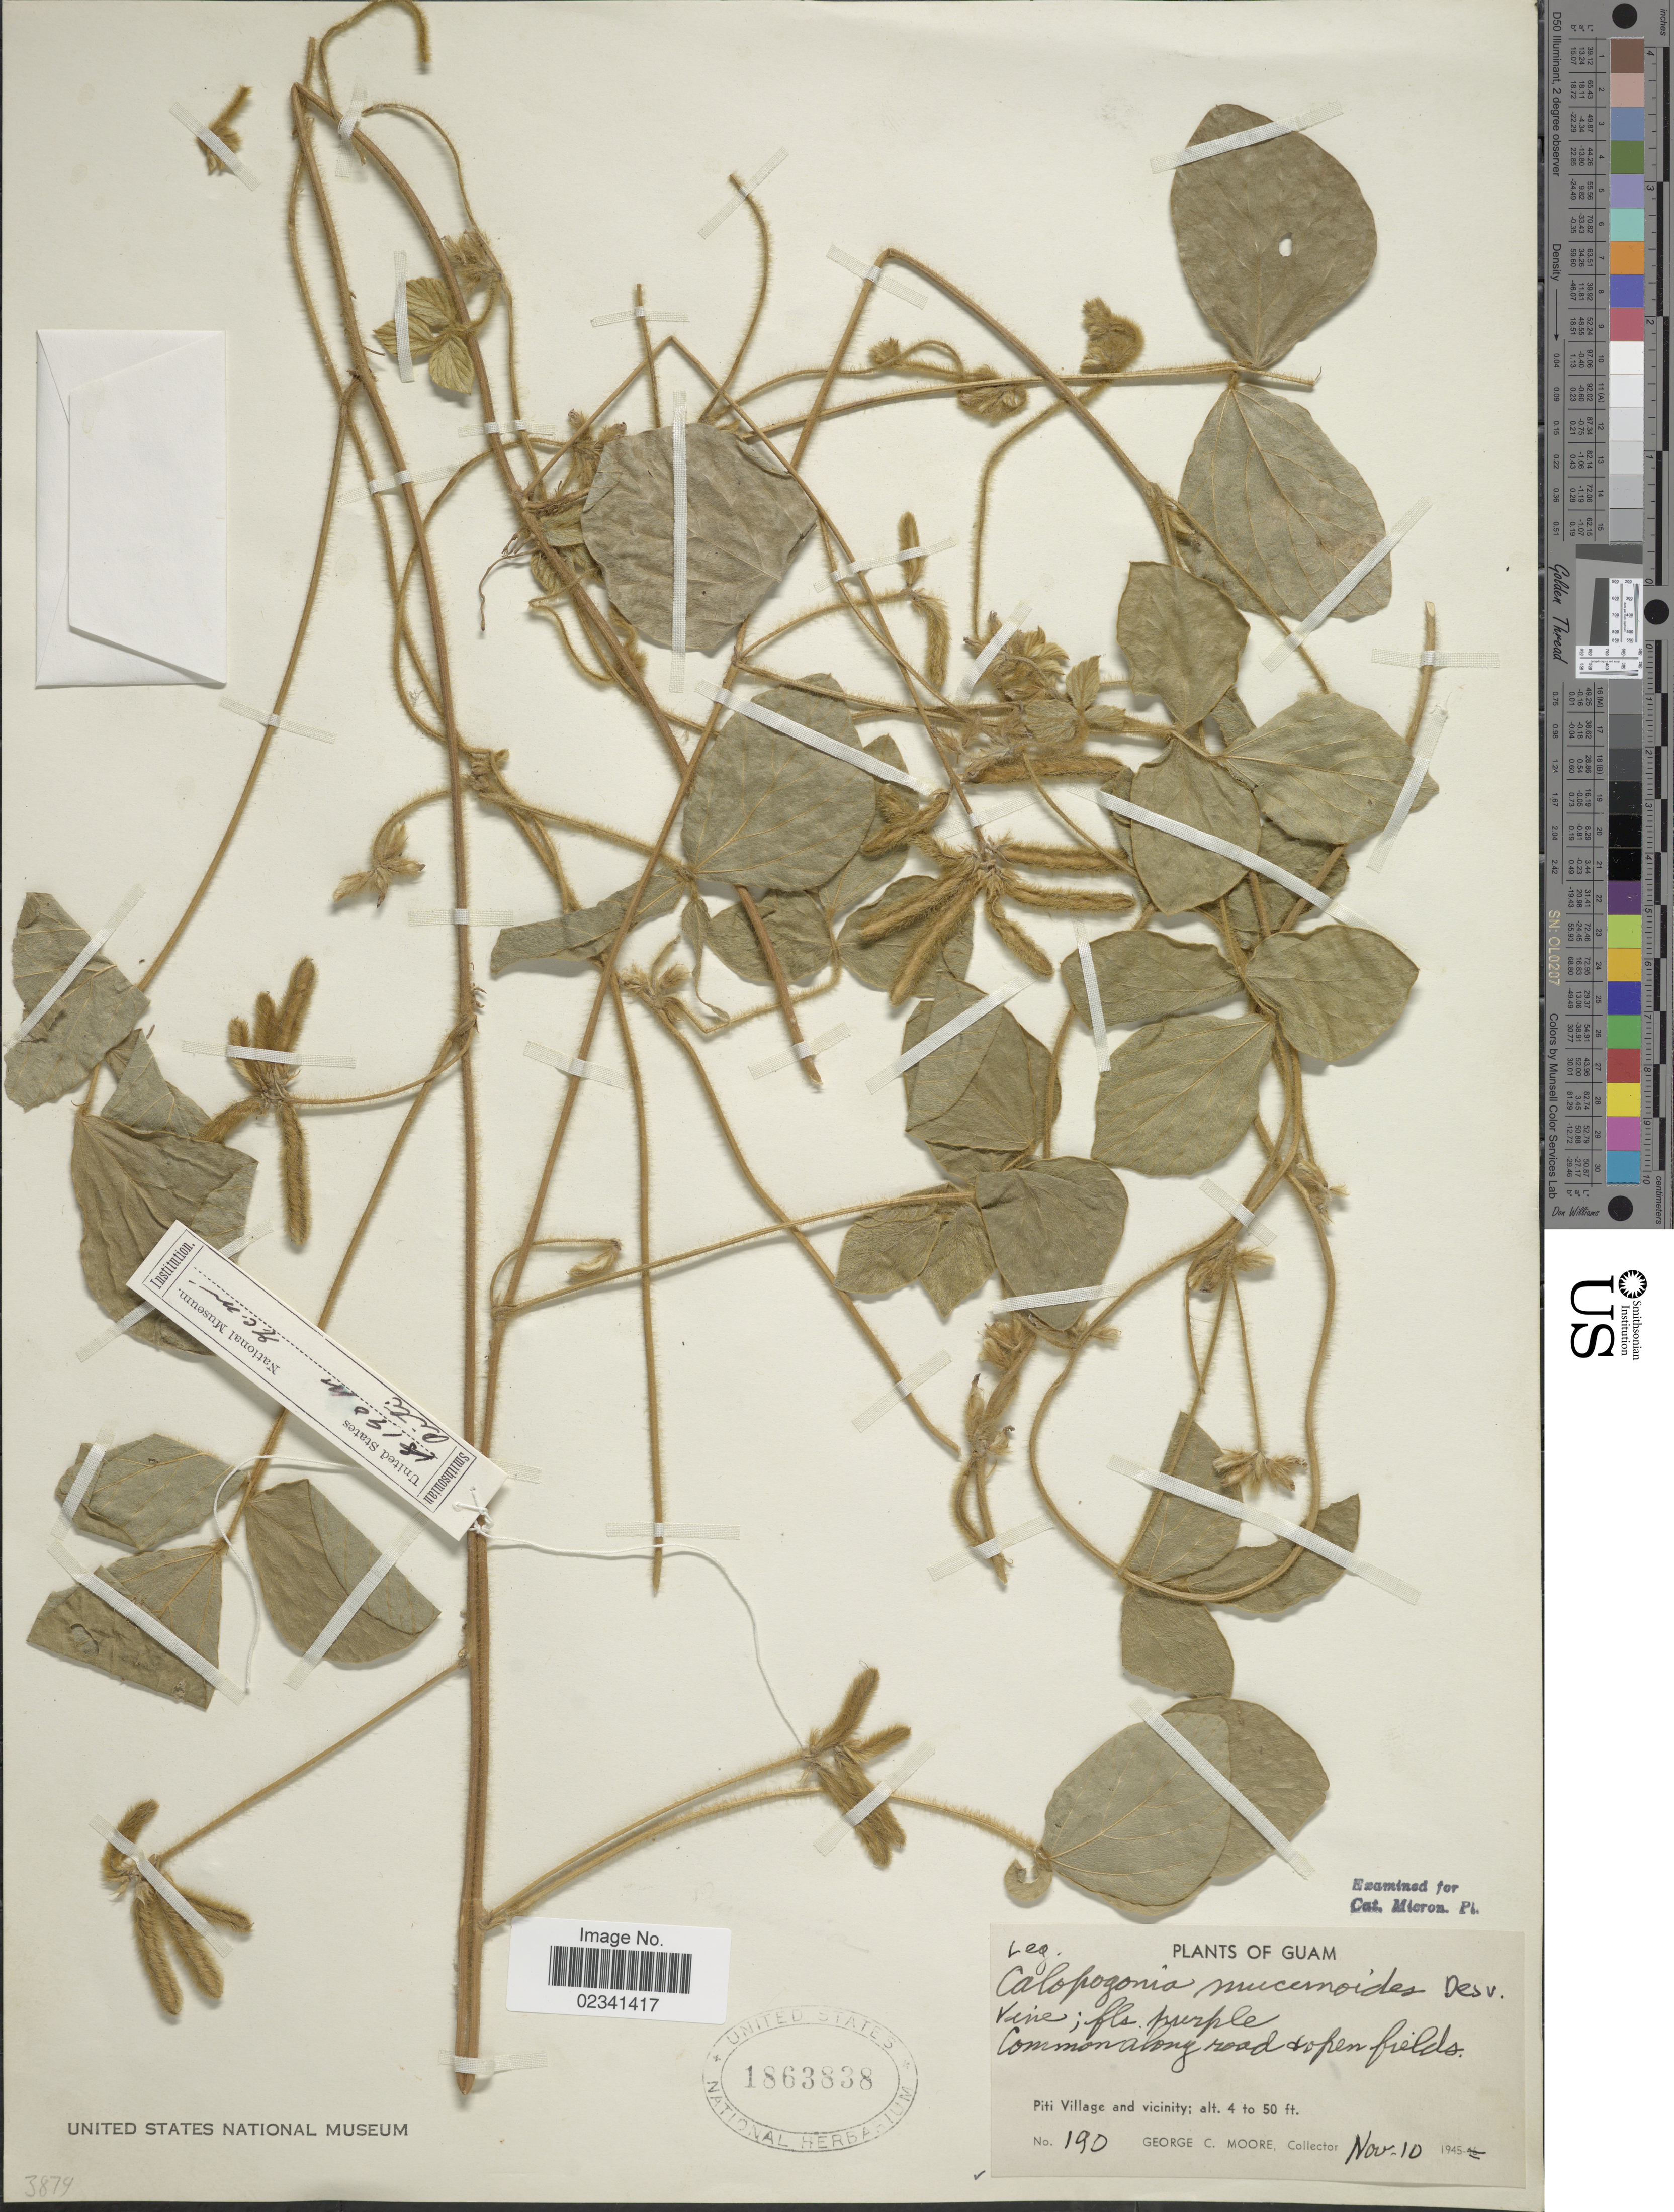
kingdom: Plantae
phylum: Tracheophyta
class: Magnoliopsida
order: Fabales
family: Fabaceae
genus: Calopogonium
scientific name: Calopogonium mucunoides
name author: Desv.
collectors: G. C. Moore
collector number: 190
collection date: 1945-11-10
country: Guam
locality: Piti Village and vicinity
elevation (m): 1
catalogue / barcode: US 1863838